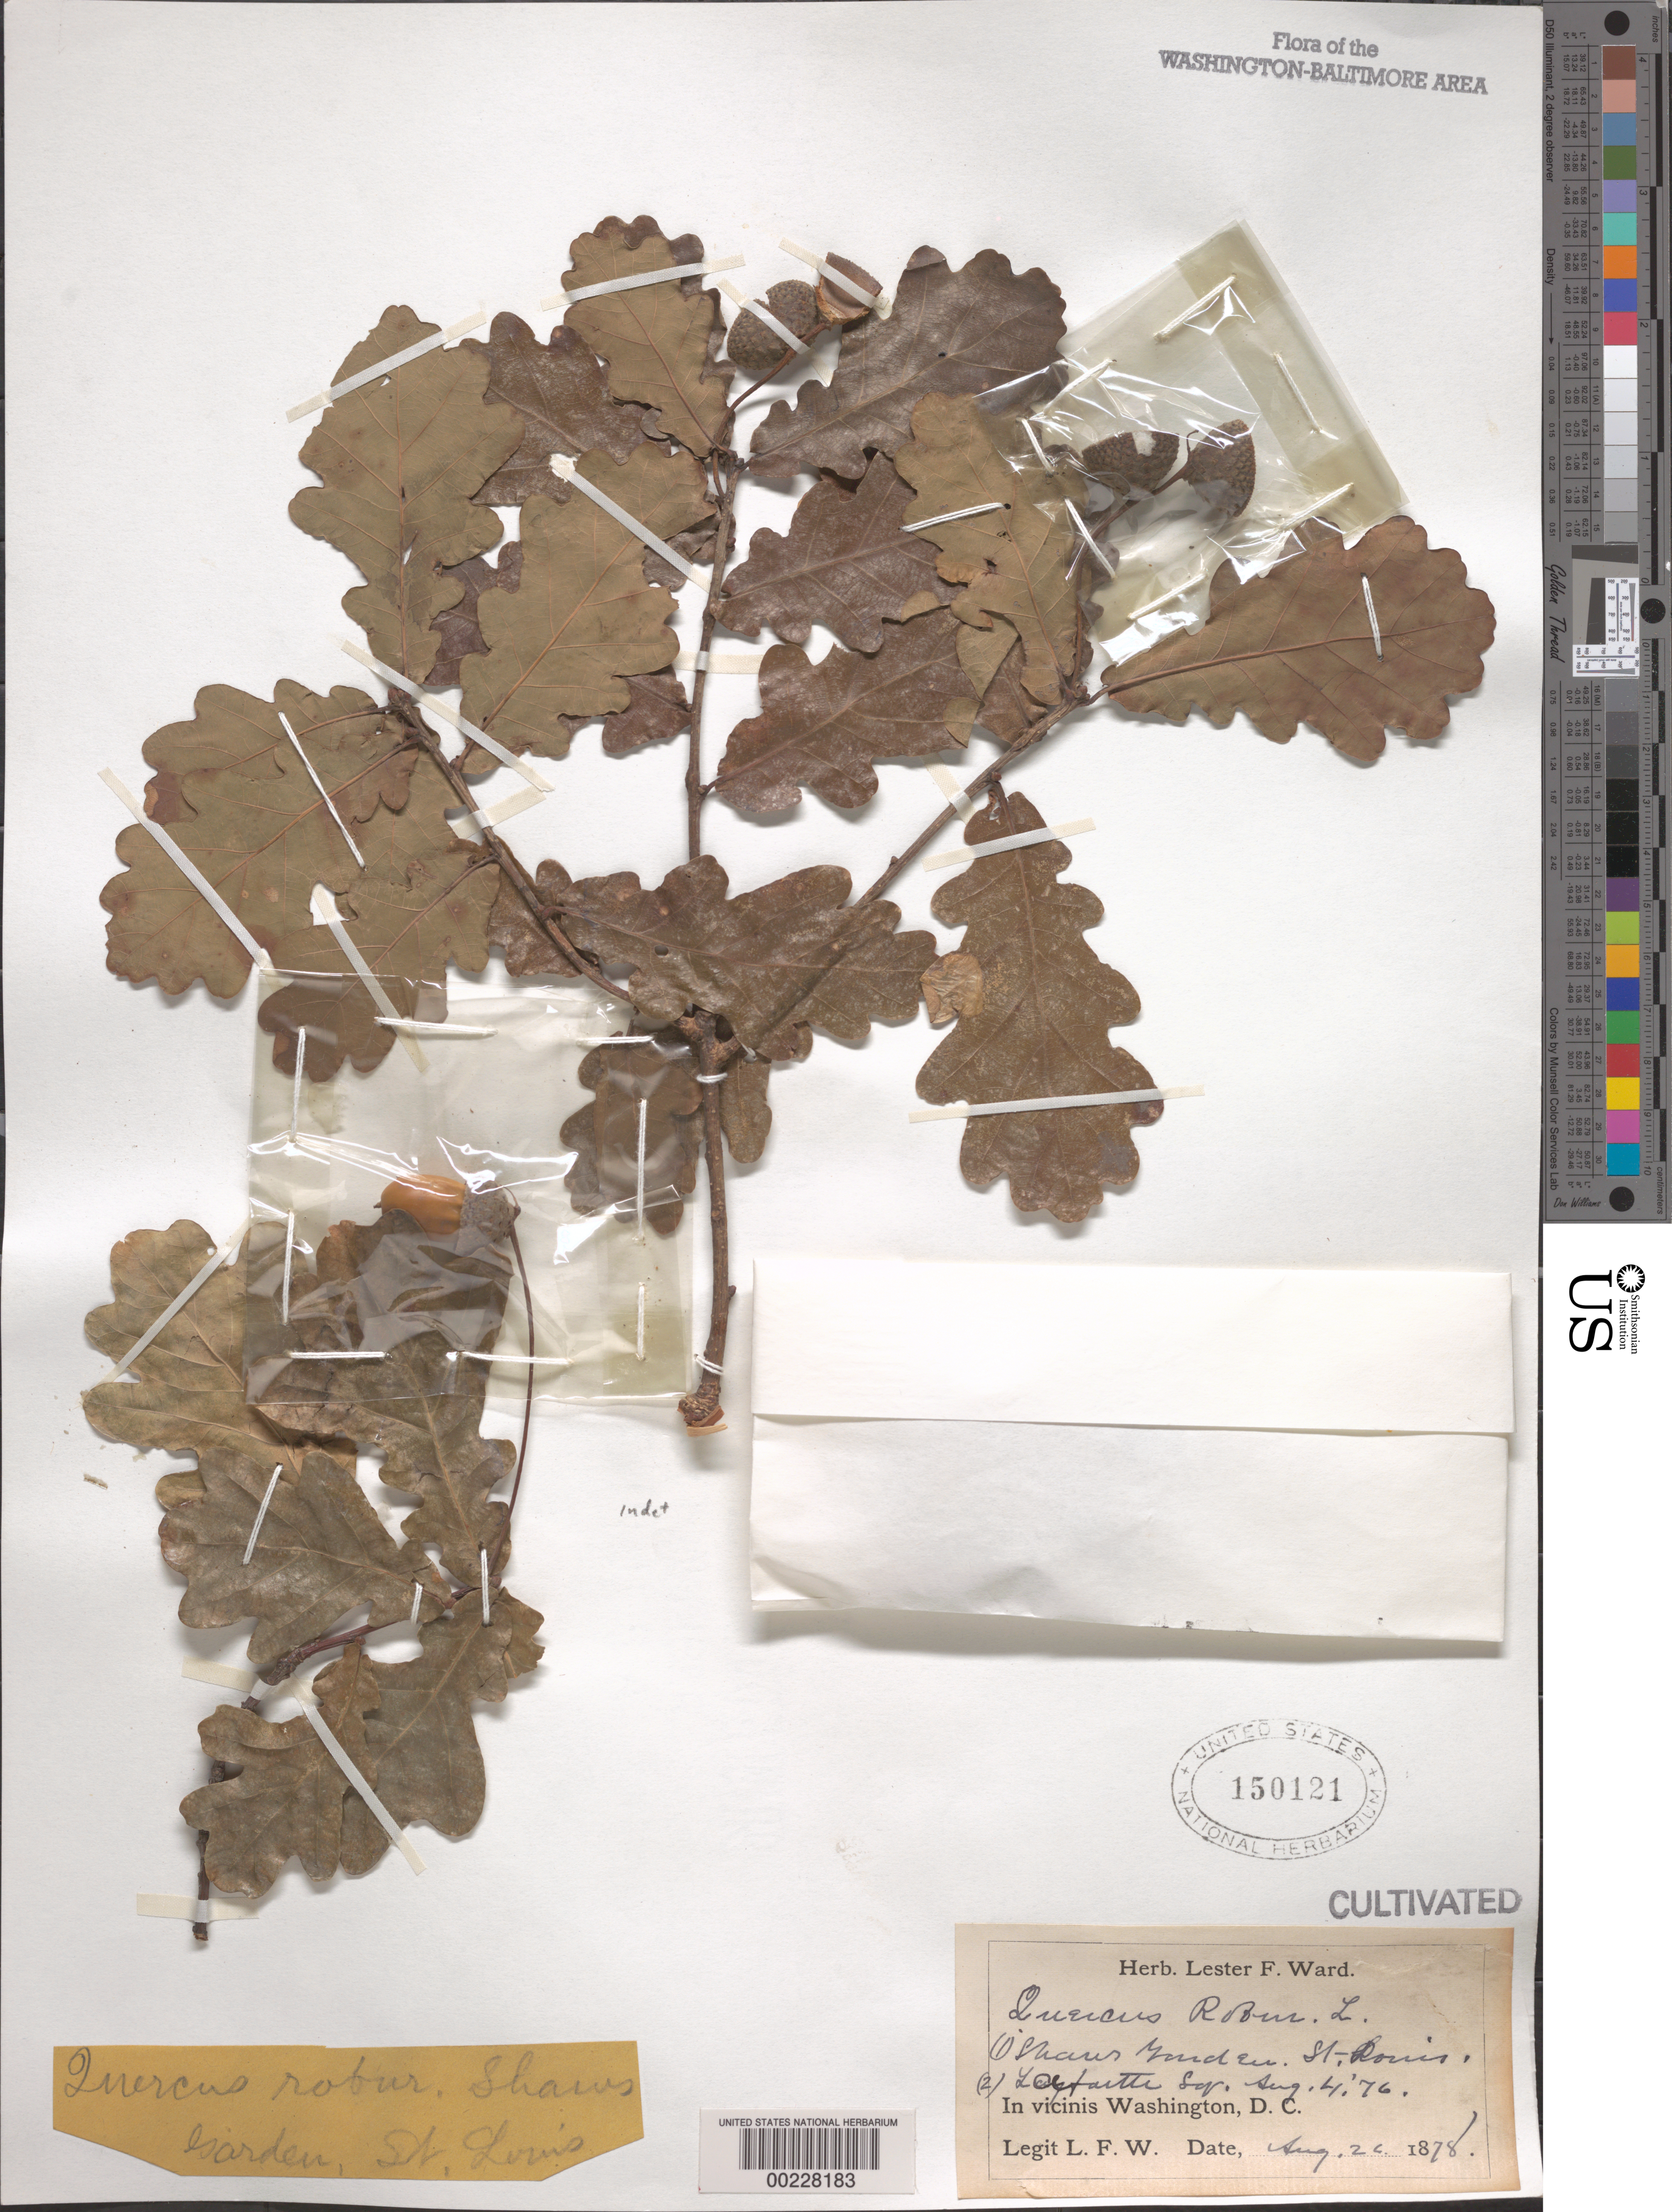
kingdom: Plantae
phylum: Tracheophyta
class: Magnoliopsida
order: Fagales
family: Fagaceae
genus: Quercus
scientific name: Quercus robur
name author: L.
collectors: L. F. Ward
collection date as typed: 04 Aug 1876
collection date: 1876-08-04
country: United States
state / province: District of Columbia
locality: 1) Shaw's Garden, St. Louis; 2) Lafayette Square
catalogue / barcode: US 150121